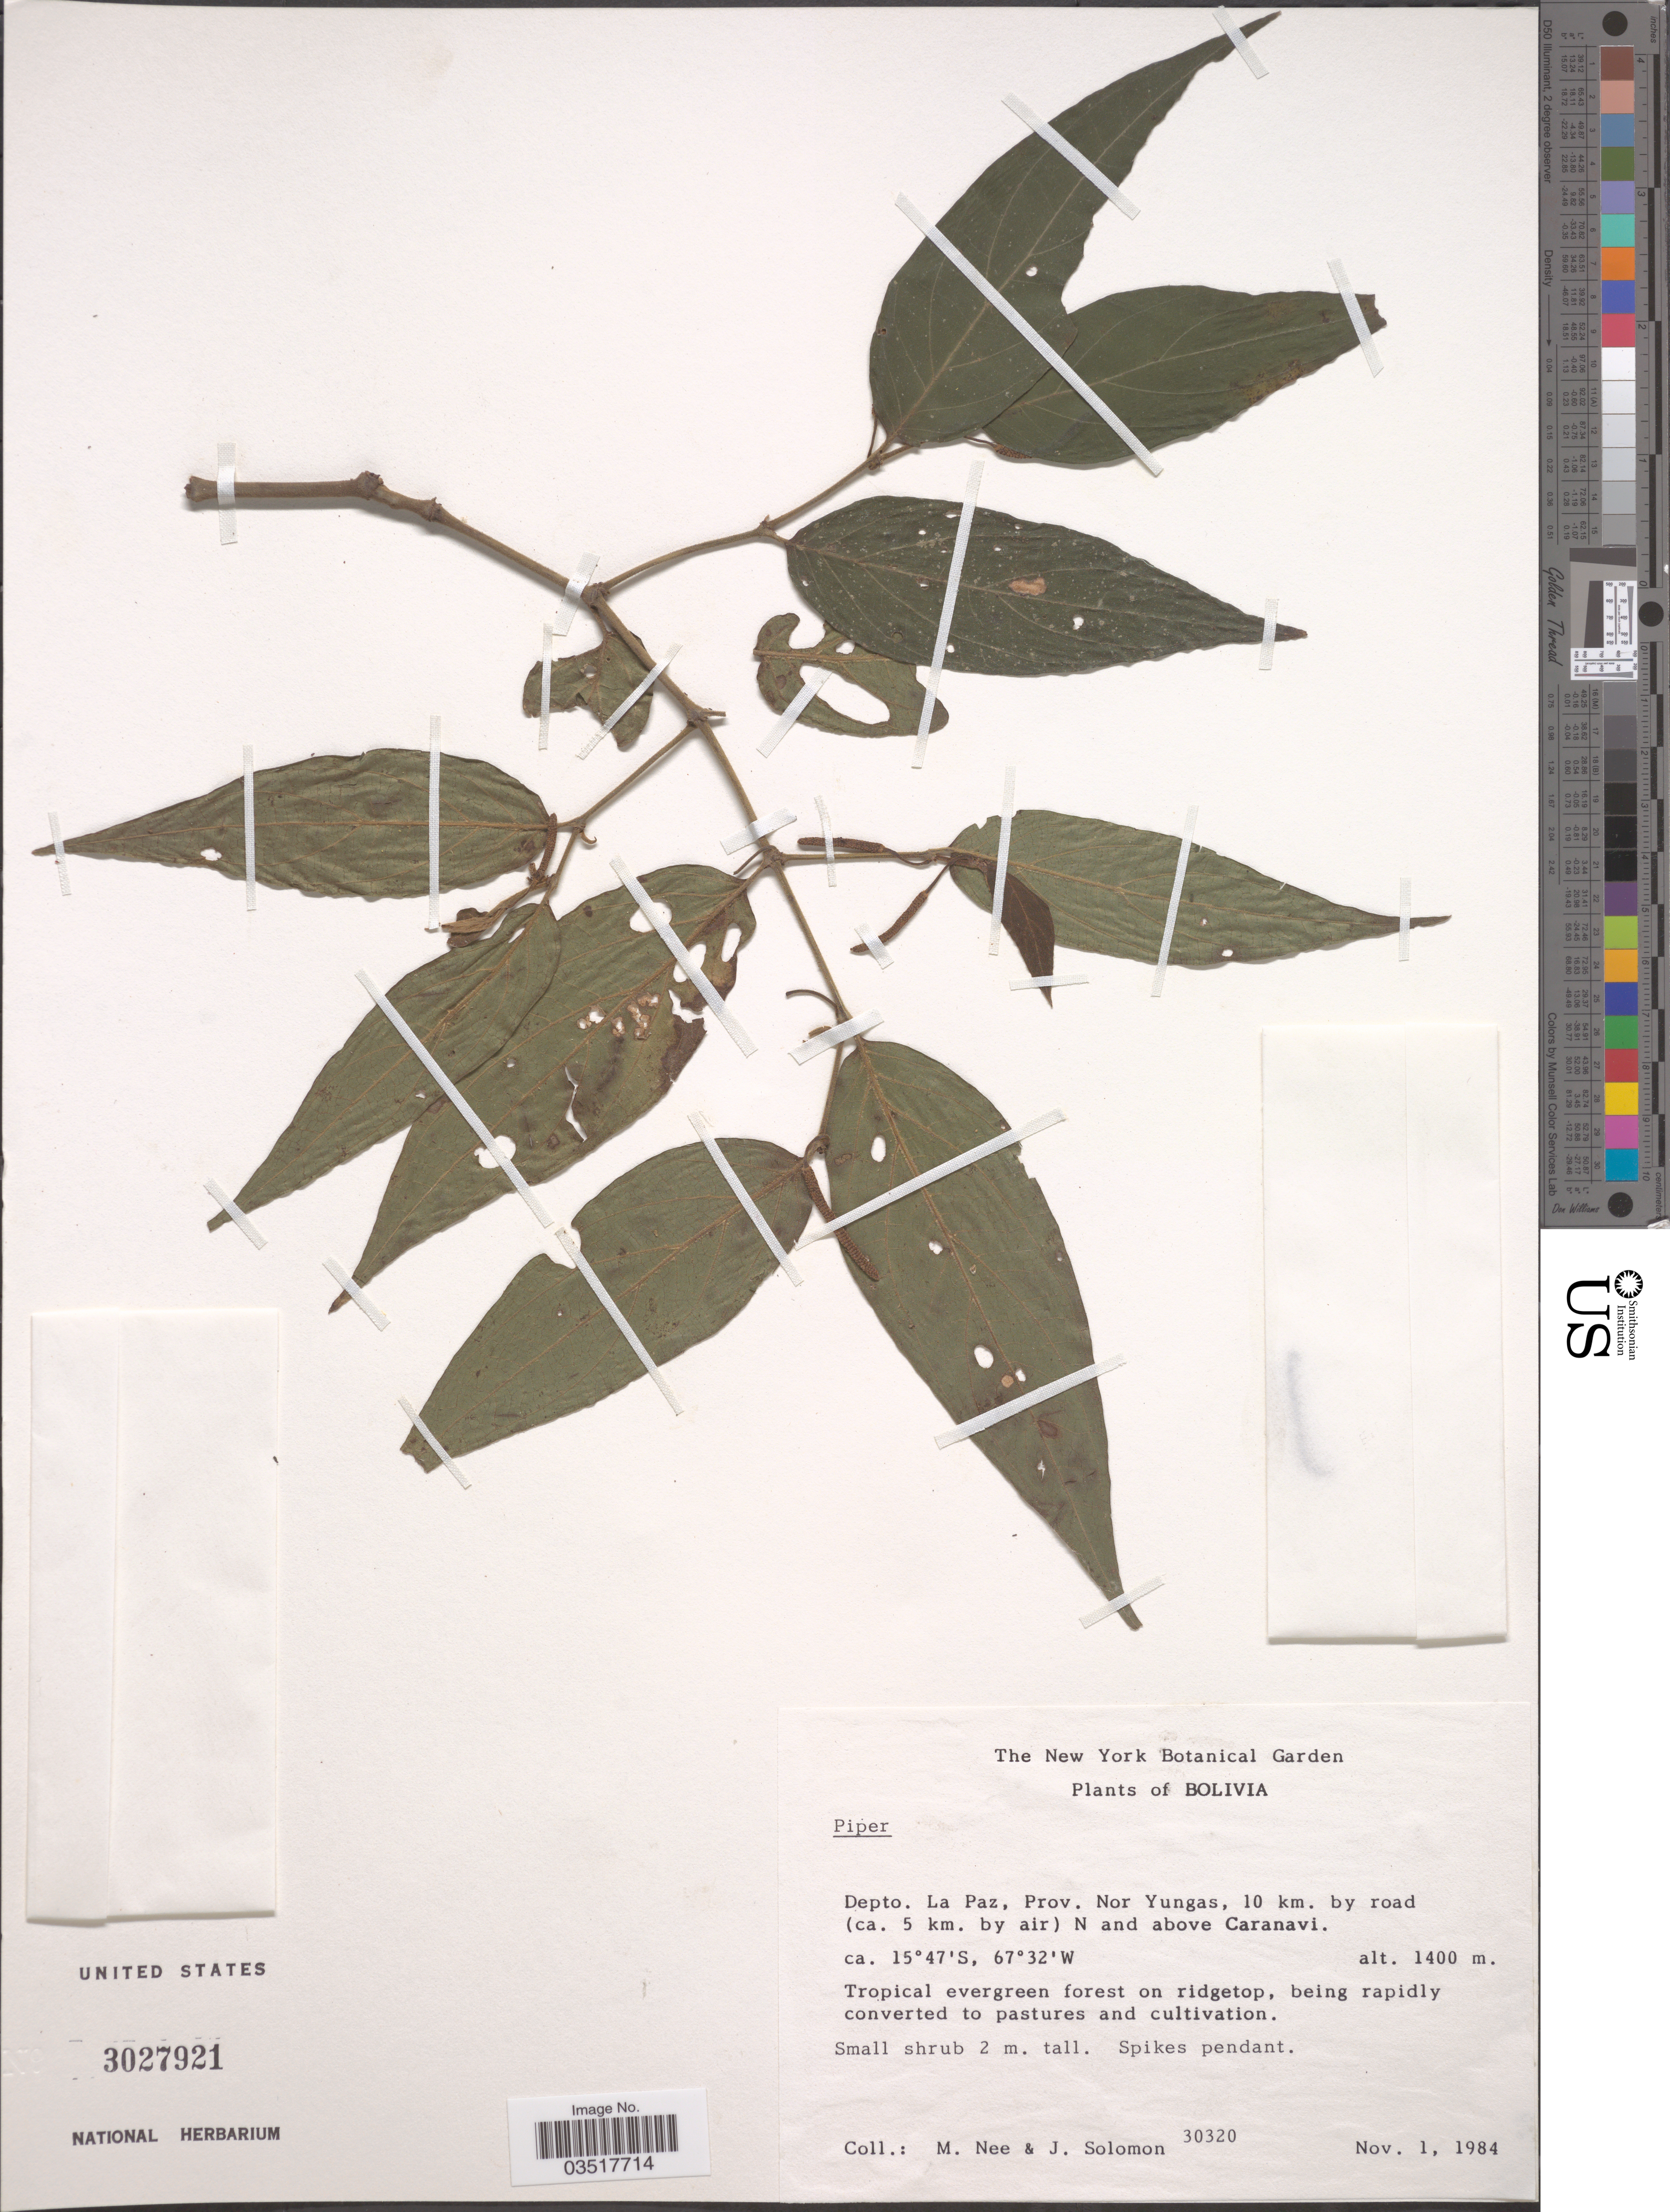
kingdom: Plantae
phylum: Tracheophyta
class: Magnoliopsida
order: Piperales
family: Piperaceae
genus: Piper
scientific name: Piper sp.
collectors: M. Nee & J. Solomon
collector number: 30320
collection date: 1984-11-01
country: Bolivia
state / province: La Paz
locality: Depto. La Paz, Prov. Nor Yungas, 10 km. by road (ca. 5 km. by air) N and above Caranavi.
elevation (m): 1400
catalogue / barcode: US 3027921